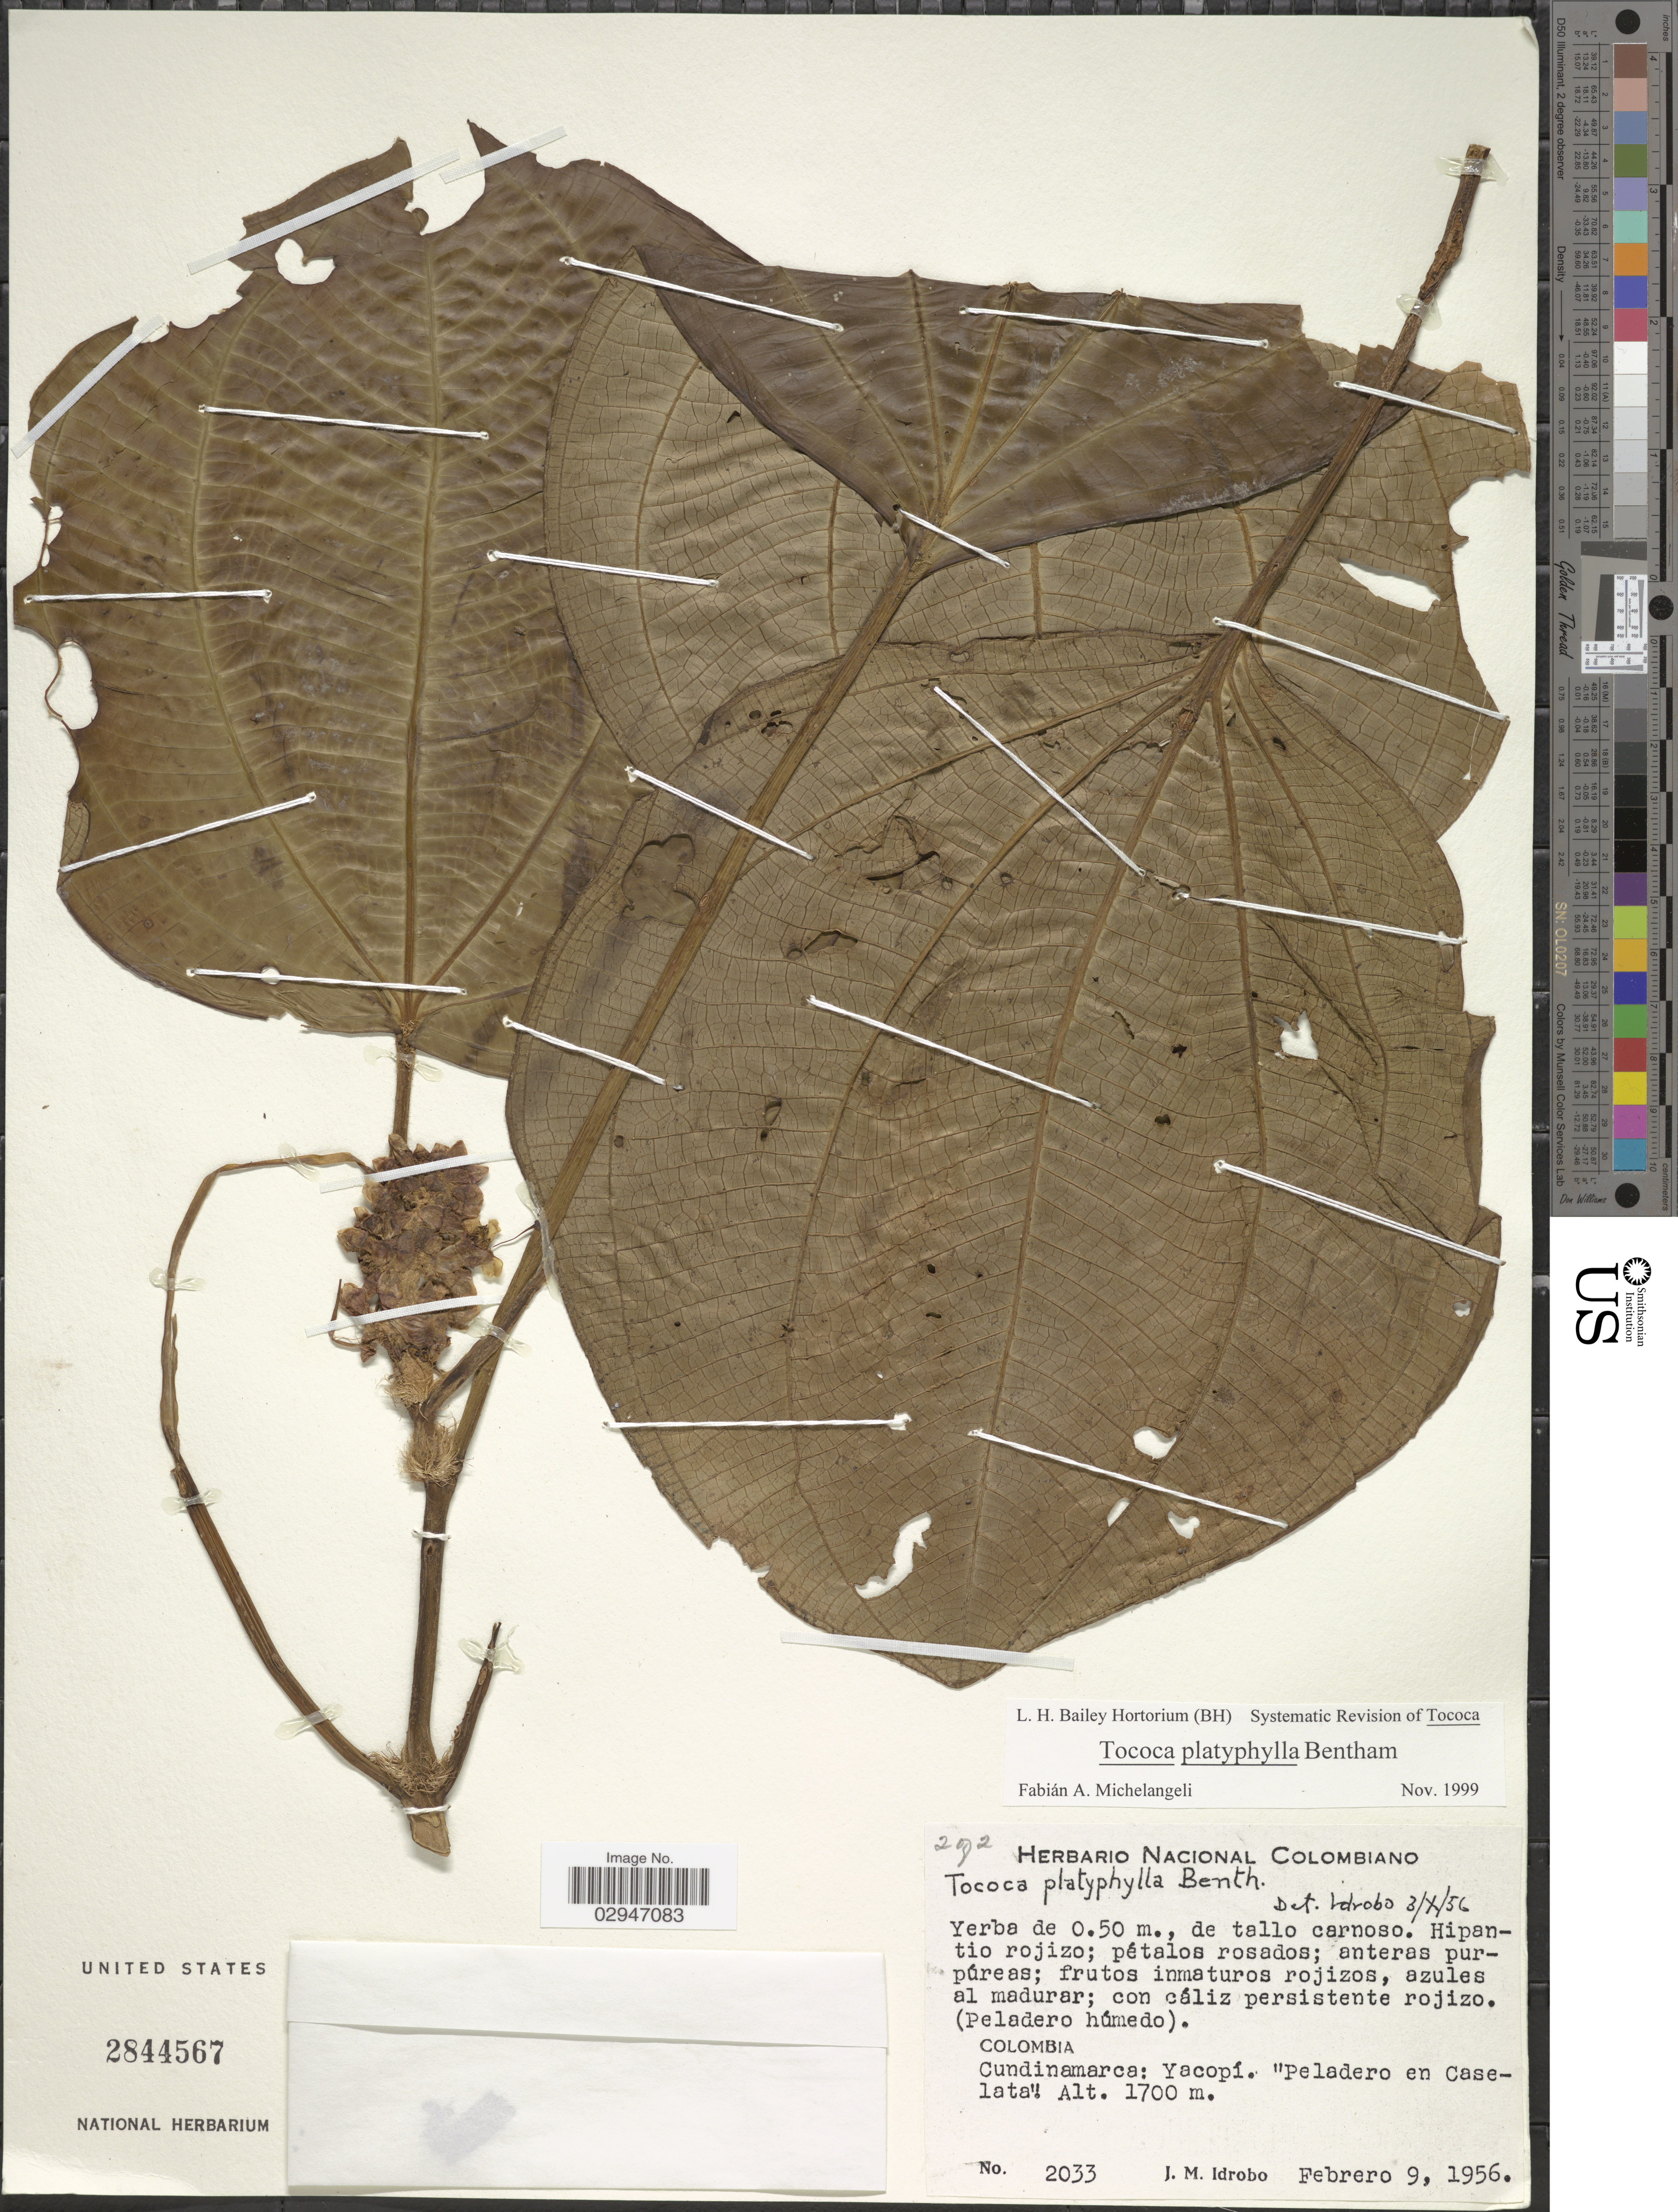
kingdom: Plantae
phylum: Tracheophyta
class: Magnoliopsida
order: Myrtales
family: Melastomataceae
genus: Tococa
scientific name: Tococa platyphylla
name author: Benth.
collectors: J. M. Idrobo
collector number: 2033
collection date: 1956-02-09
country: Colombia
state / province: Cundinamarca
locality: Yacopí. "Peladero en Caselata".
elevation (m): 1700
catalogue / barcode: US 2844567